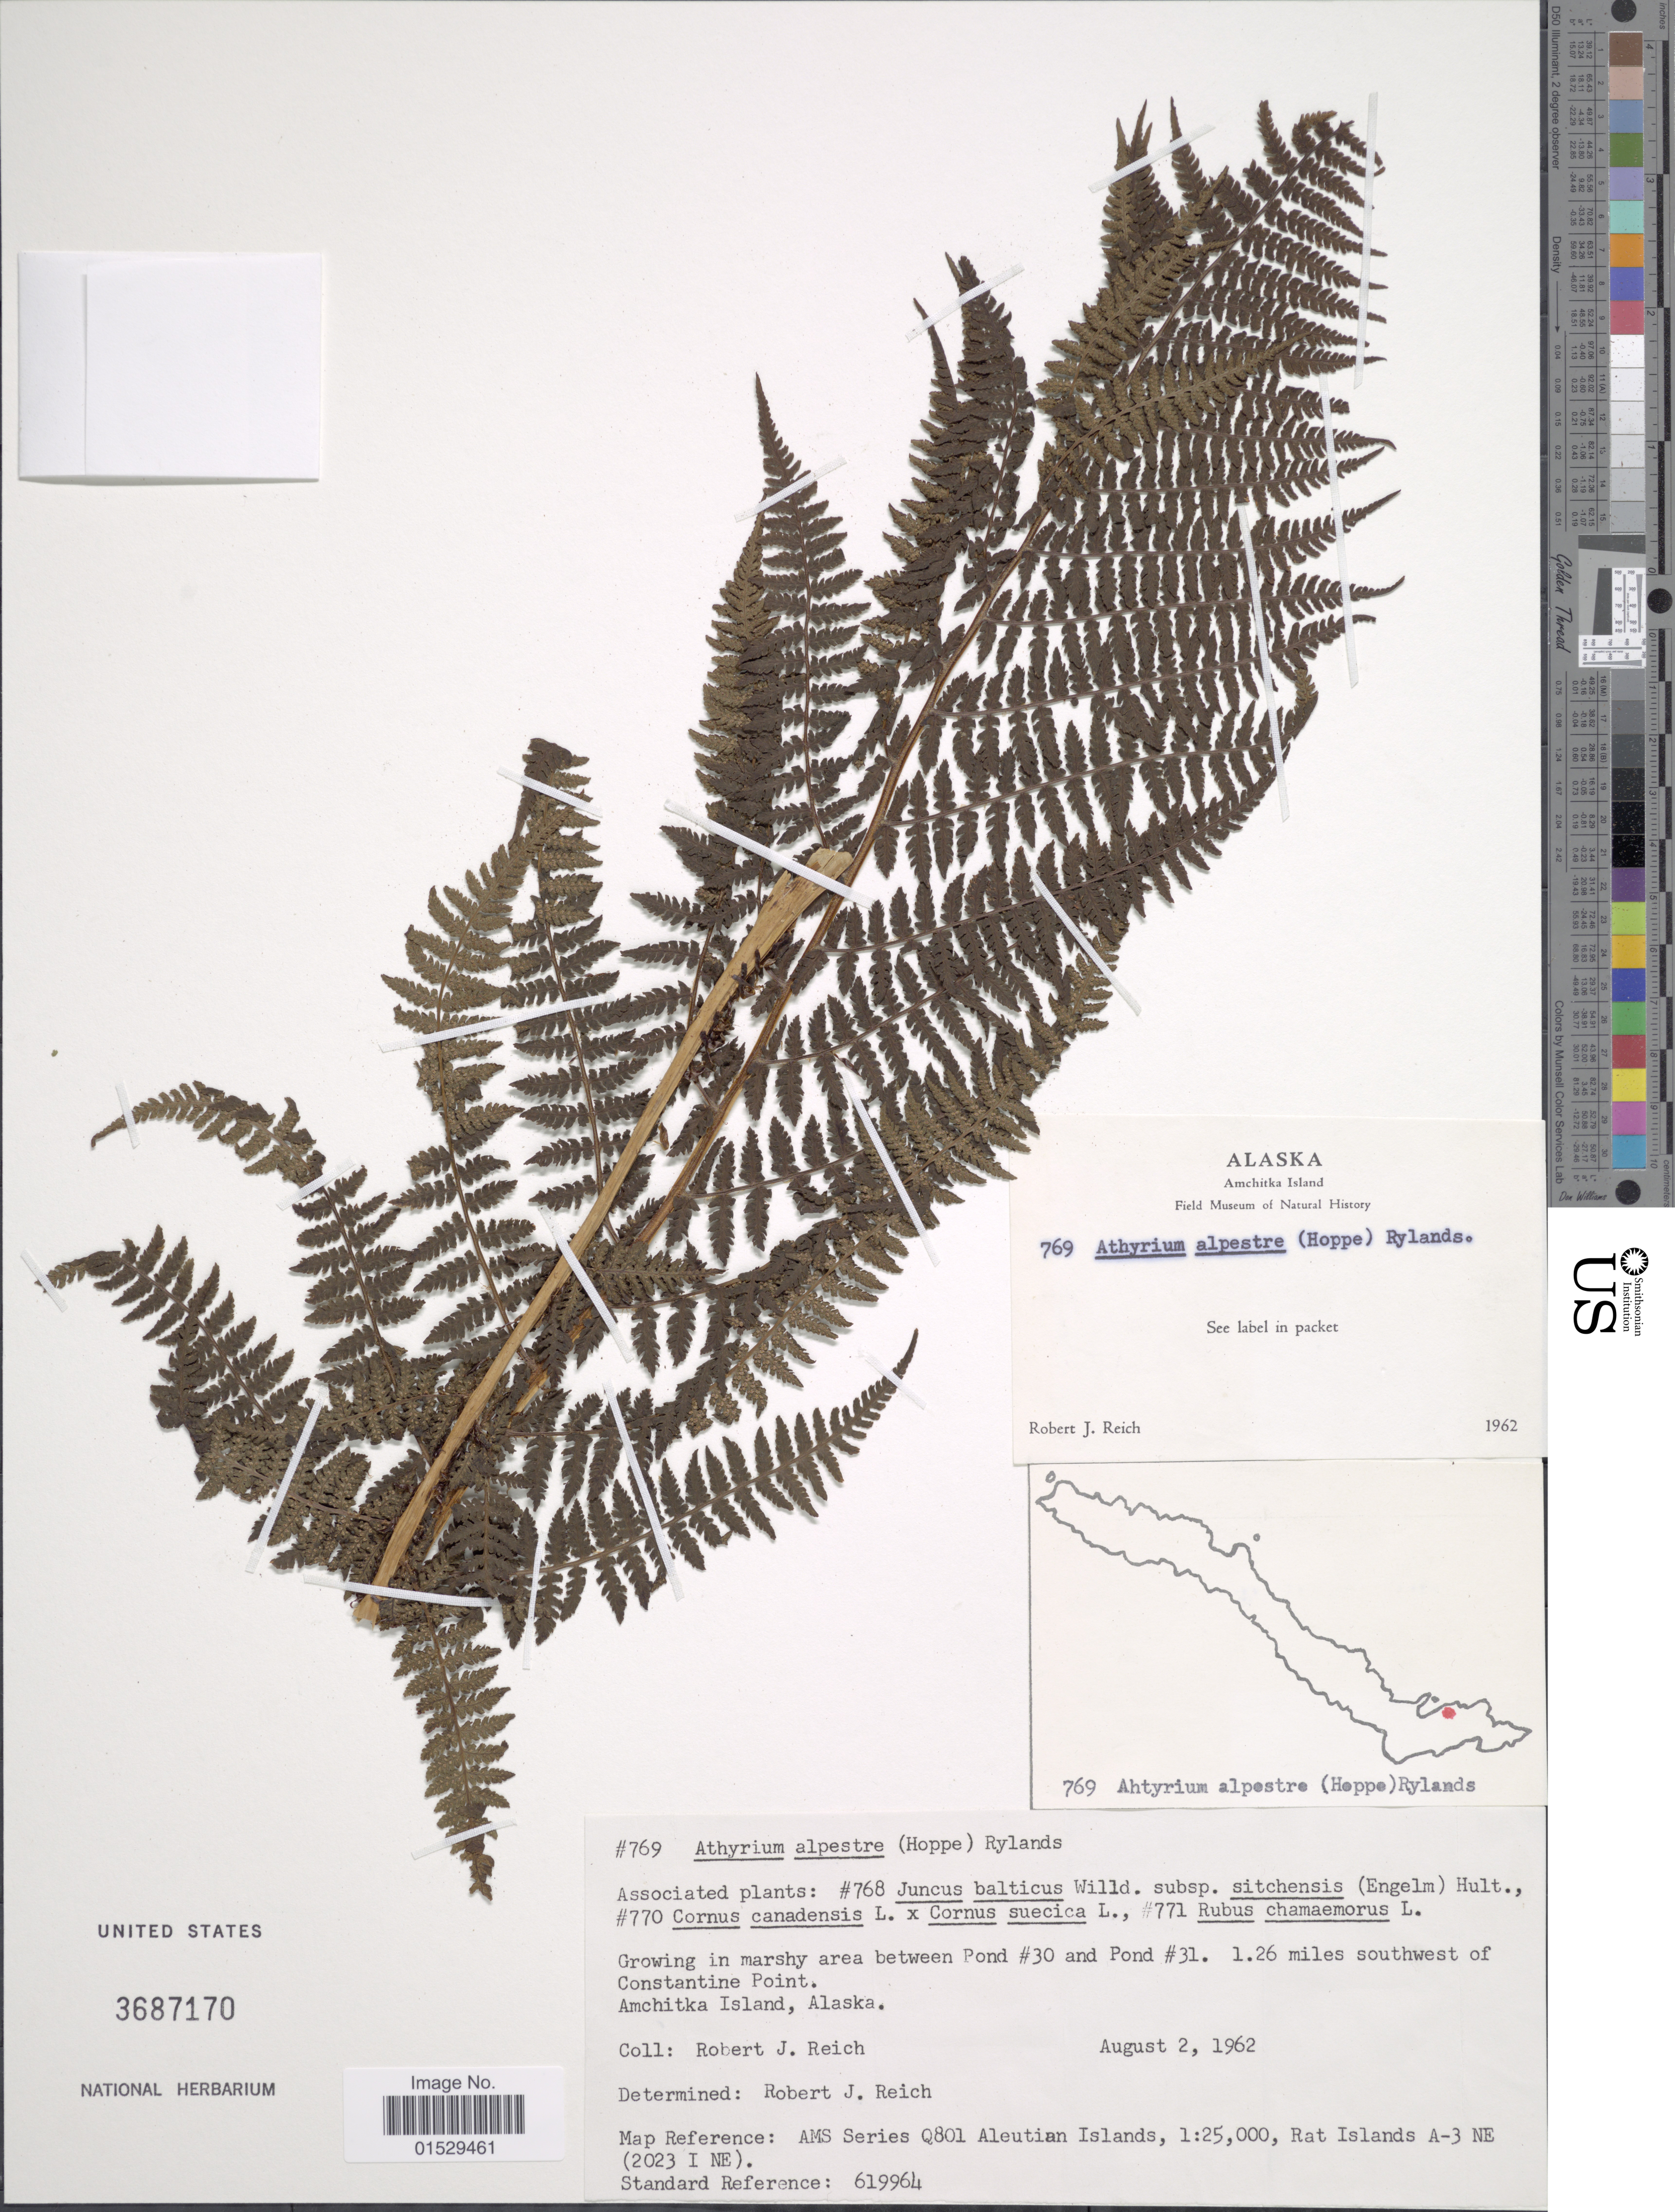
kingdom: Plantae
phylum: Tracheophyta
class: Polypodiopsida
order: Polypodiales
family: Athyriaceae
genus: Athyrium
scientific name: Athyrium alpestre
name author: (Hoppe) Rylands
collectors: R. Reich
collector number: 769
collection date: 1962-08-02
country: United States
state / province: Alaska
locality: Amchitka Island, area between Pond # 30 and pond # 31, 1.26 miles southwest of Constantine Point, Amchitka Island, Alaska, AMS Series Q801 Aleutian Islands, 1:25.000, Rat Islands A-3 NE (2023 I NE)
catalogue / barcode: US 3687170